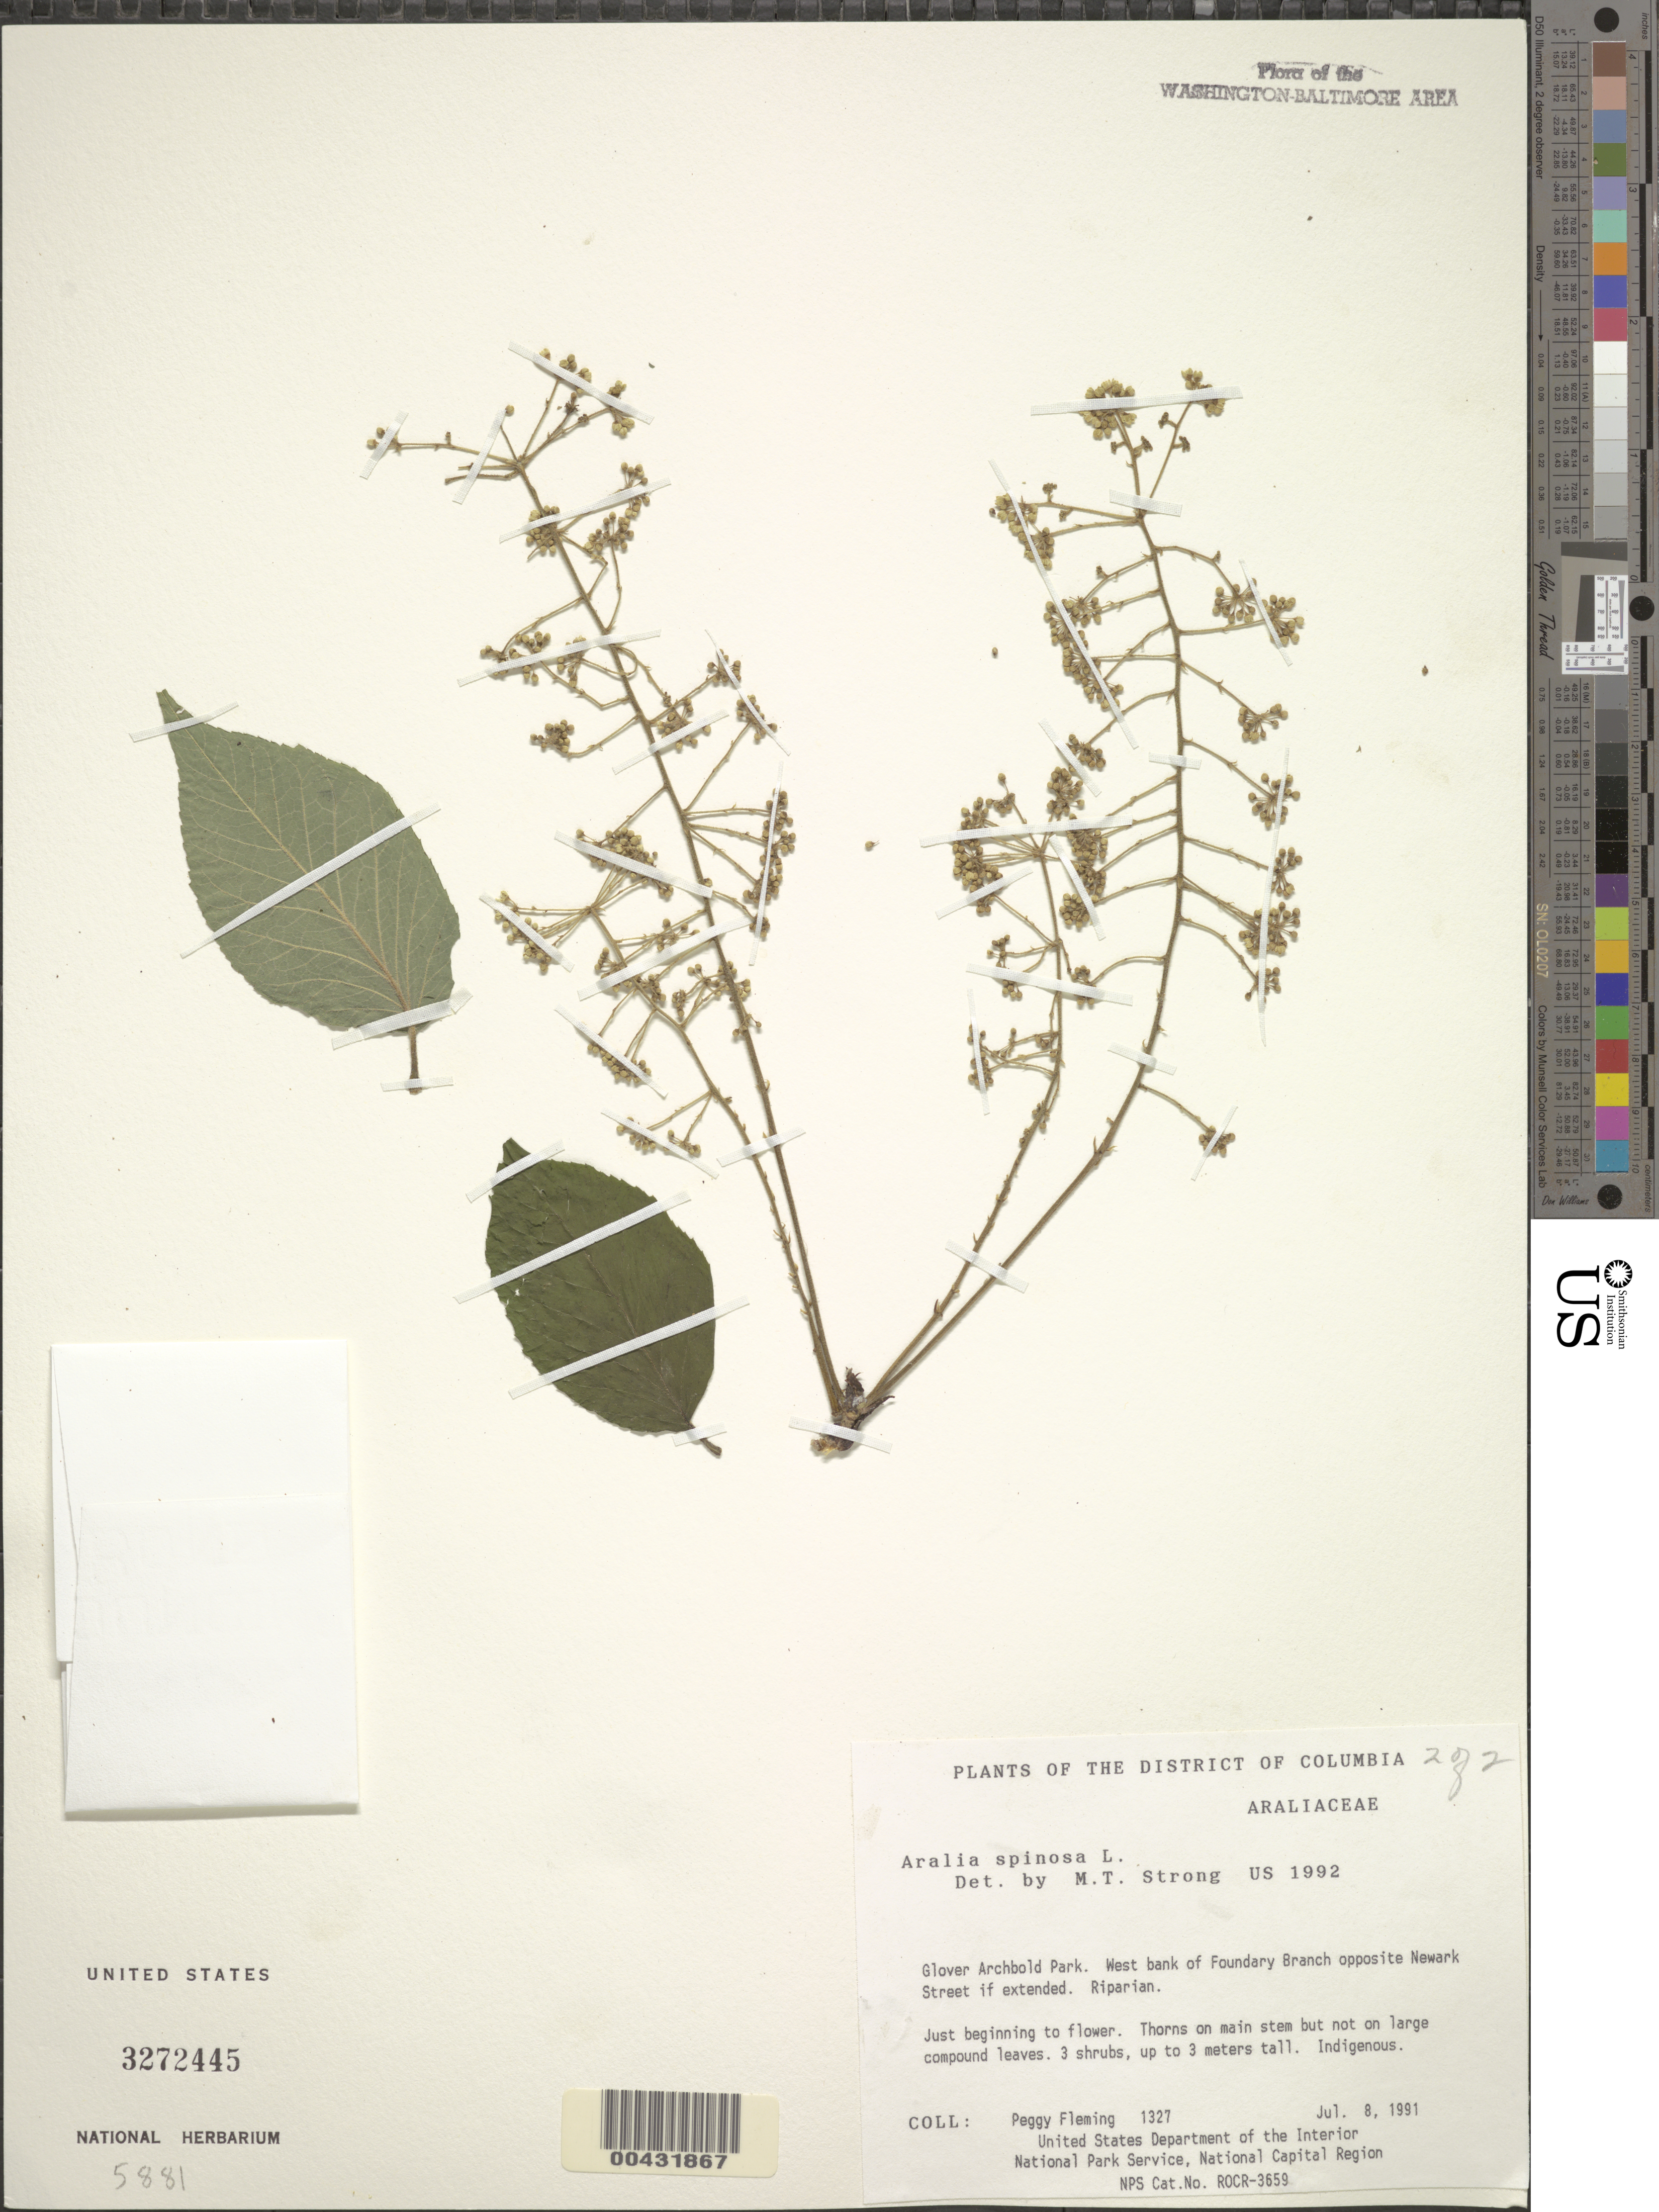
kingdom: Plantae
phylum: Tracheophyta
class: Magnoliopsida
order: Apiales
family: Araliaceae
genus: Aralia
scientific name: Aralia spinosa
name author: L.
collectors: P. Fleming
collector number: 1327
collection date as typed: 08 Jul 1991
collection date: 1991-07-08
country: United States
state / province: District of Columbia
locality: Glover Archbold Park, W bank of Boundary Branch opposite near K St. if extended.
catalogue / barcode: US 3272445